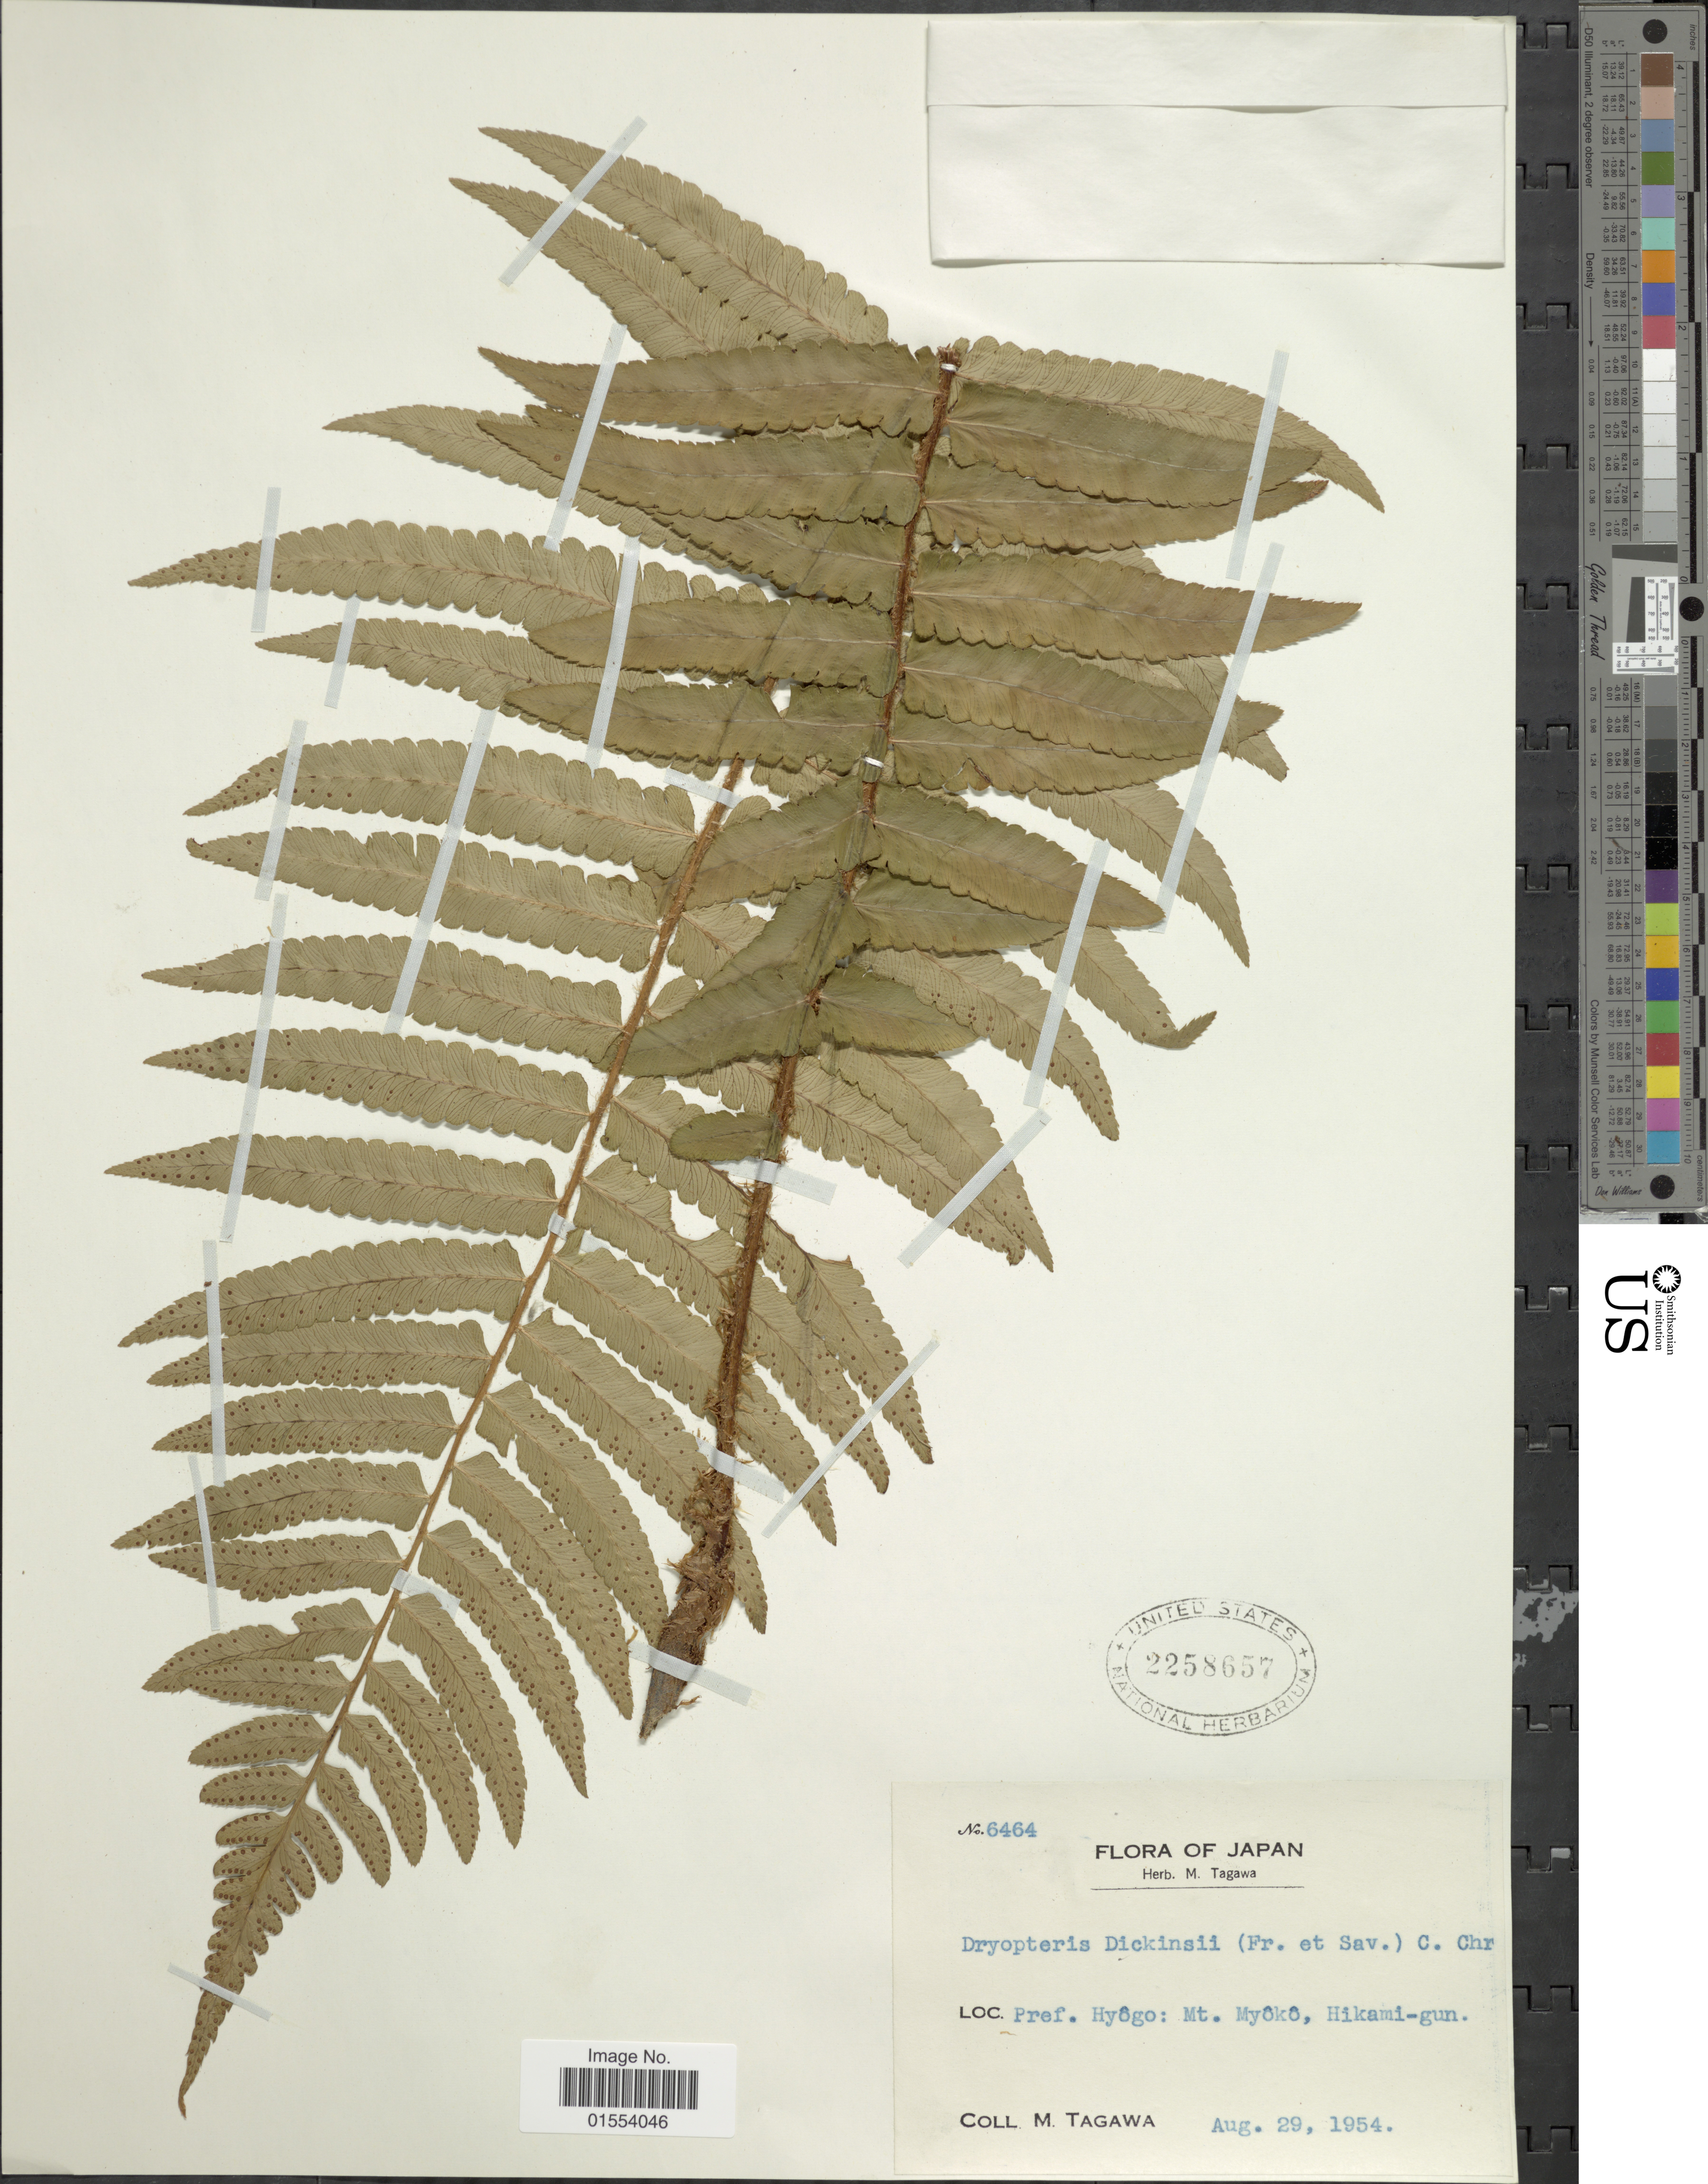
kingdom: Plantae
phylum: Tracheophyta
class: Polypodiopsida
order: Polypodiales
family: Dryopteridaceae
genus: Dryopteris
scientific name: Dryopteris dickinsii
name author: (Franch. & Sav.) Christ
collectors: M. Tagawa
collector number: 6464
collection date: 1954-08-29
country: Japan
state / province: Hyogo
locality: Pref. Hyogo: Mt. Myoko, Hikami-gun.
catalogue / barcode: US 2258657